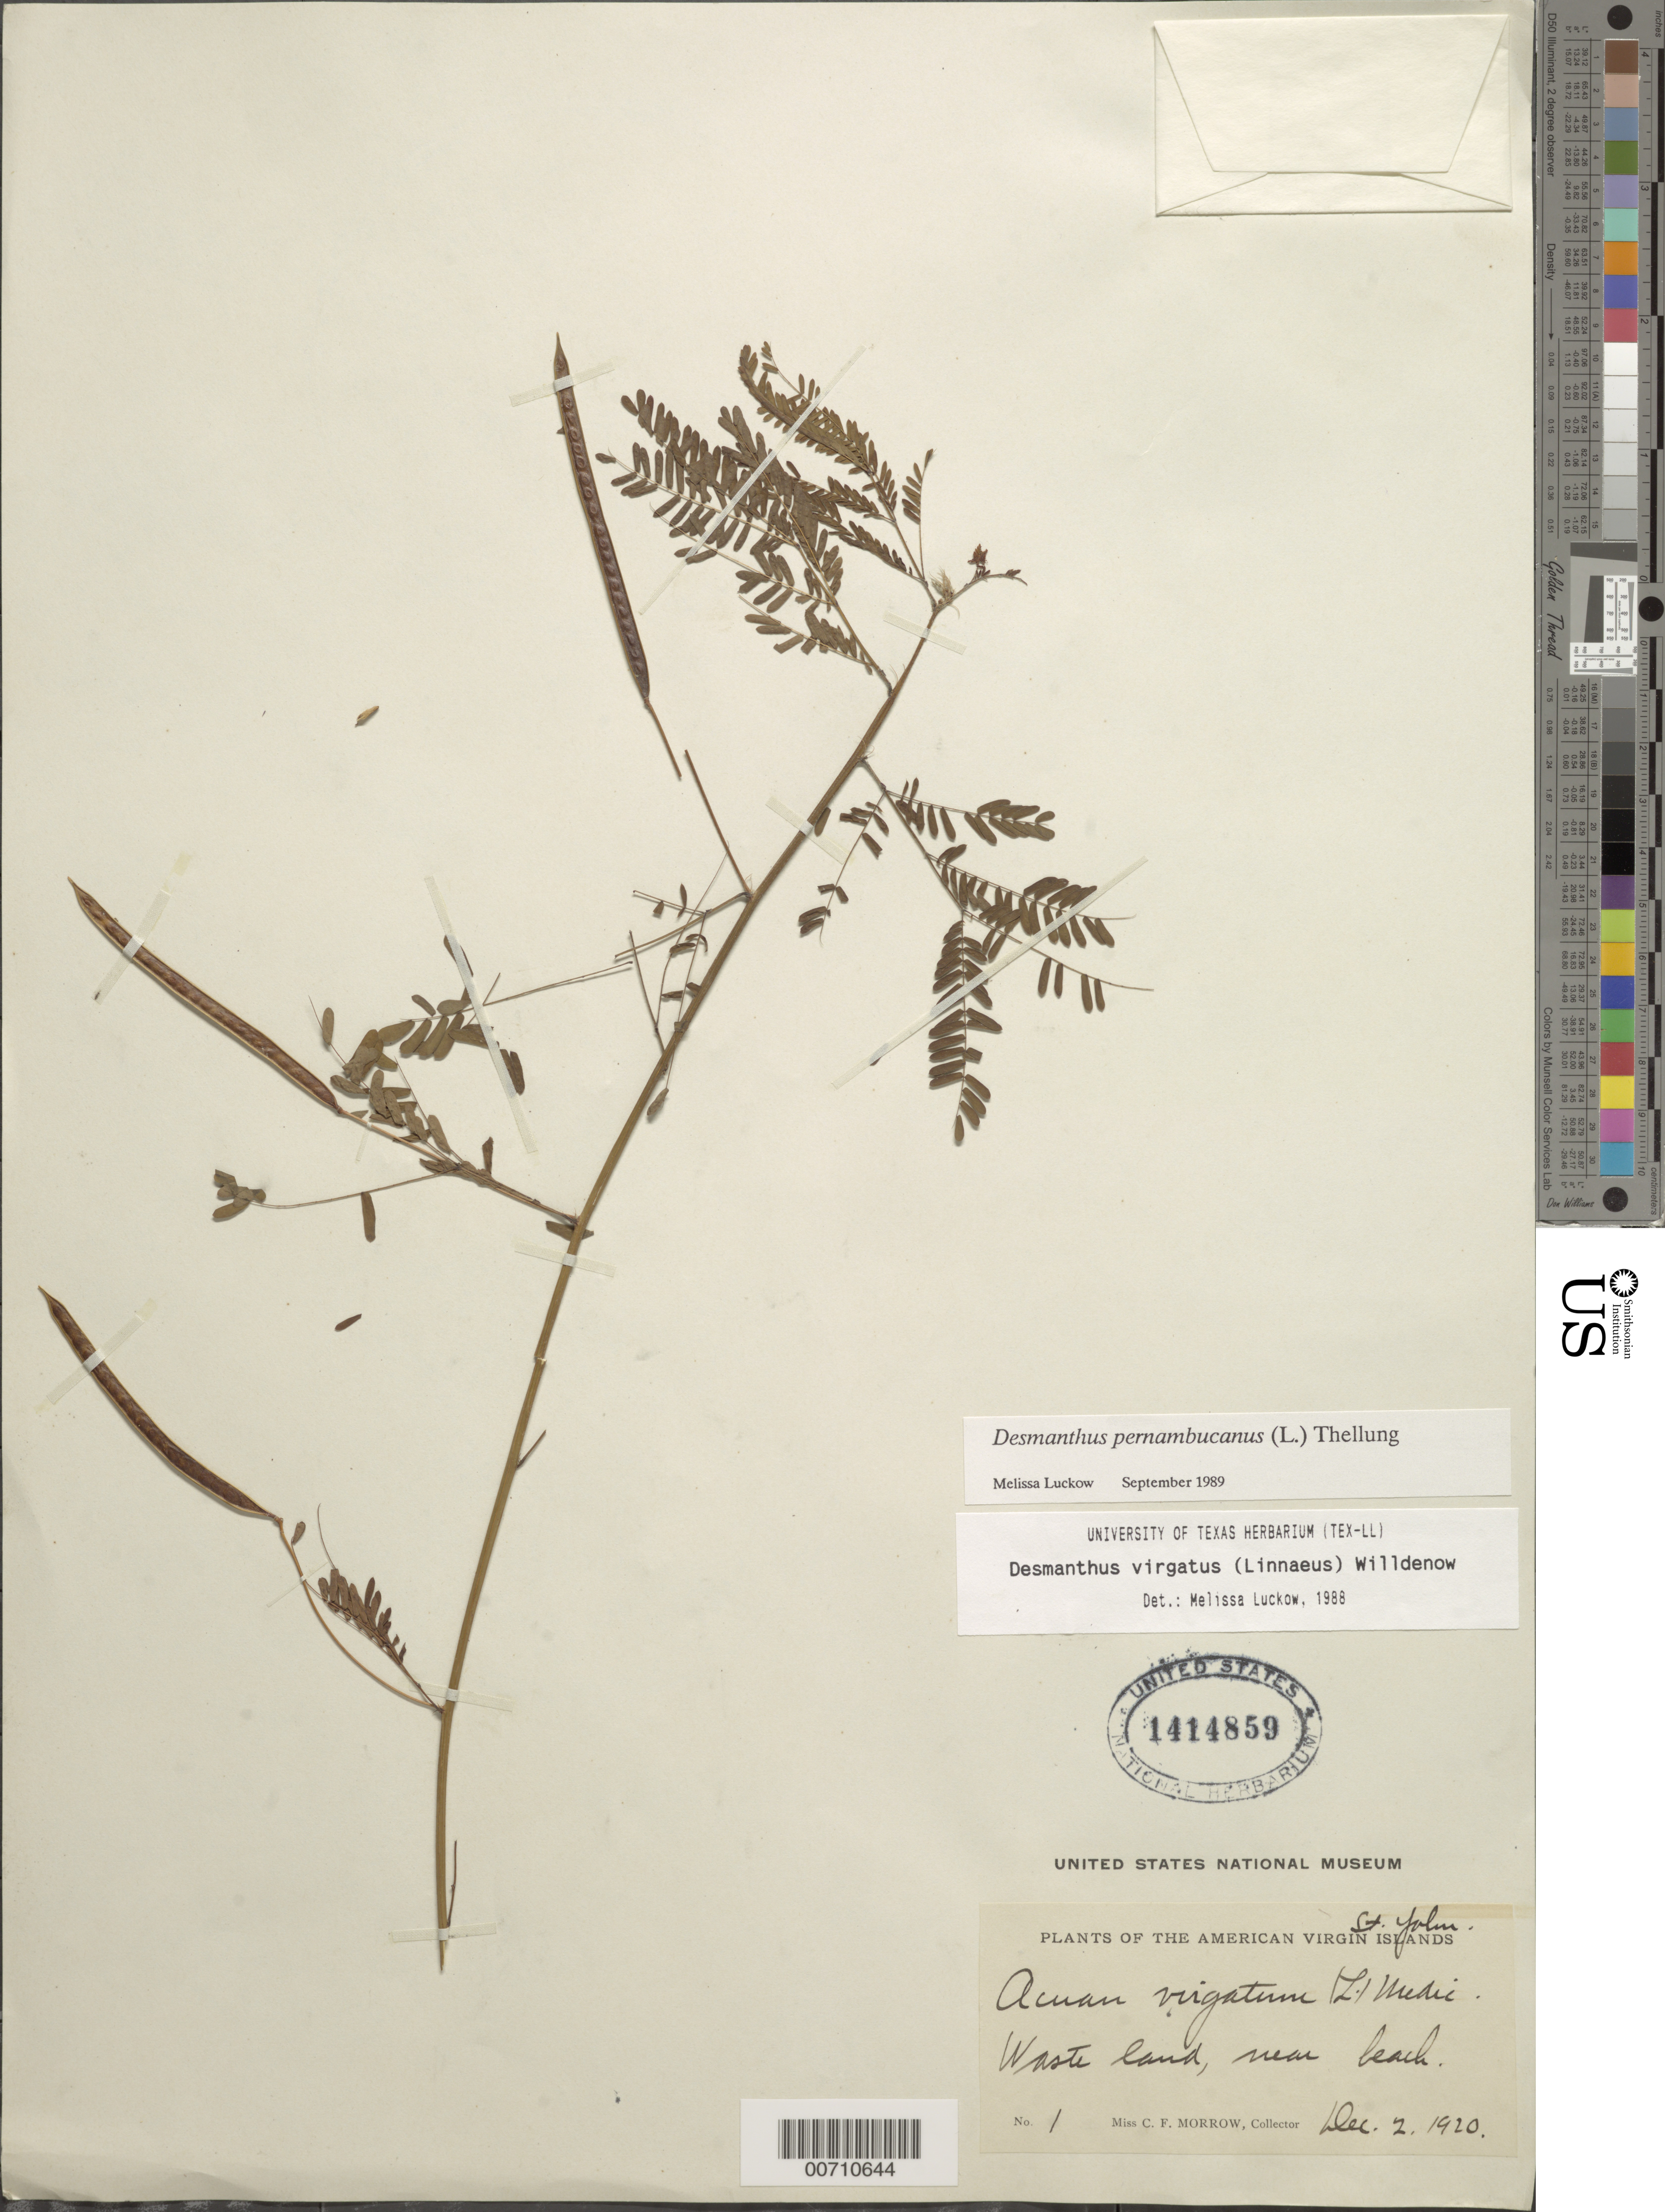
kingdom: Plantae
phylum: Tracheophyta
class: Magnoliopsida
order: Fabales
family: Fabaceae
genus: Desmanthus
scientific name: Desmanthus pernambucanus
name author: (L.) Thell.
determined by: Luckow, M. A.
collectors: C. Morrow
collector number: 1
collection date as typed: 02 Dec 1920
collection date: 1920-12-02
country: U.S. Virgin Islands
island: St. John Island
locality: Waste land, near beach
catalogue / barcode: US 1414859